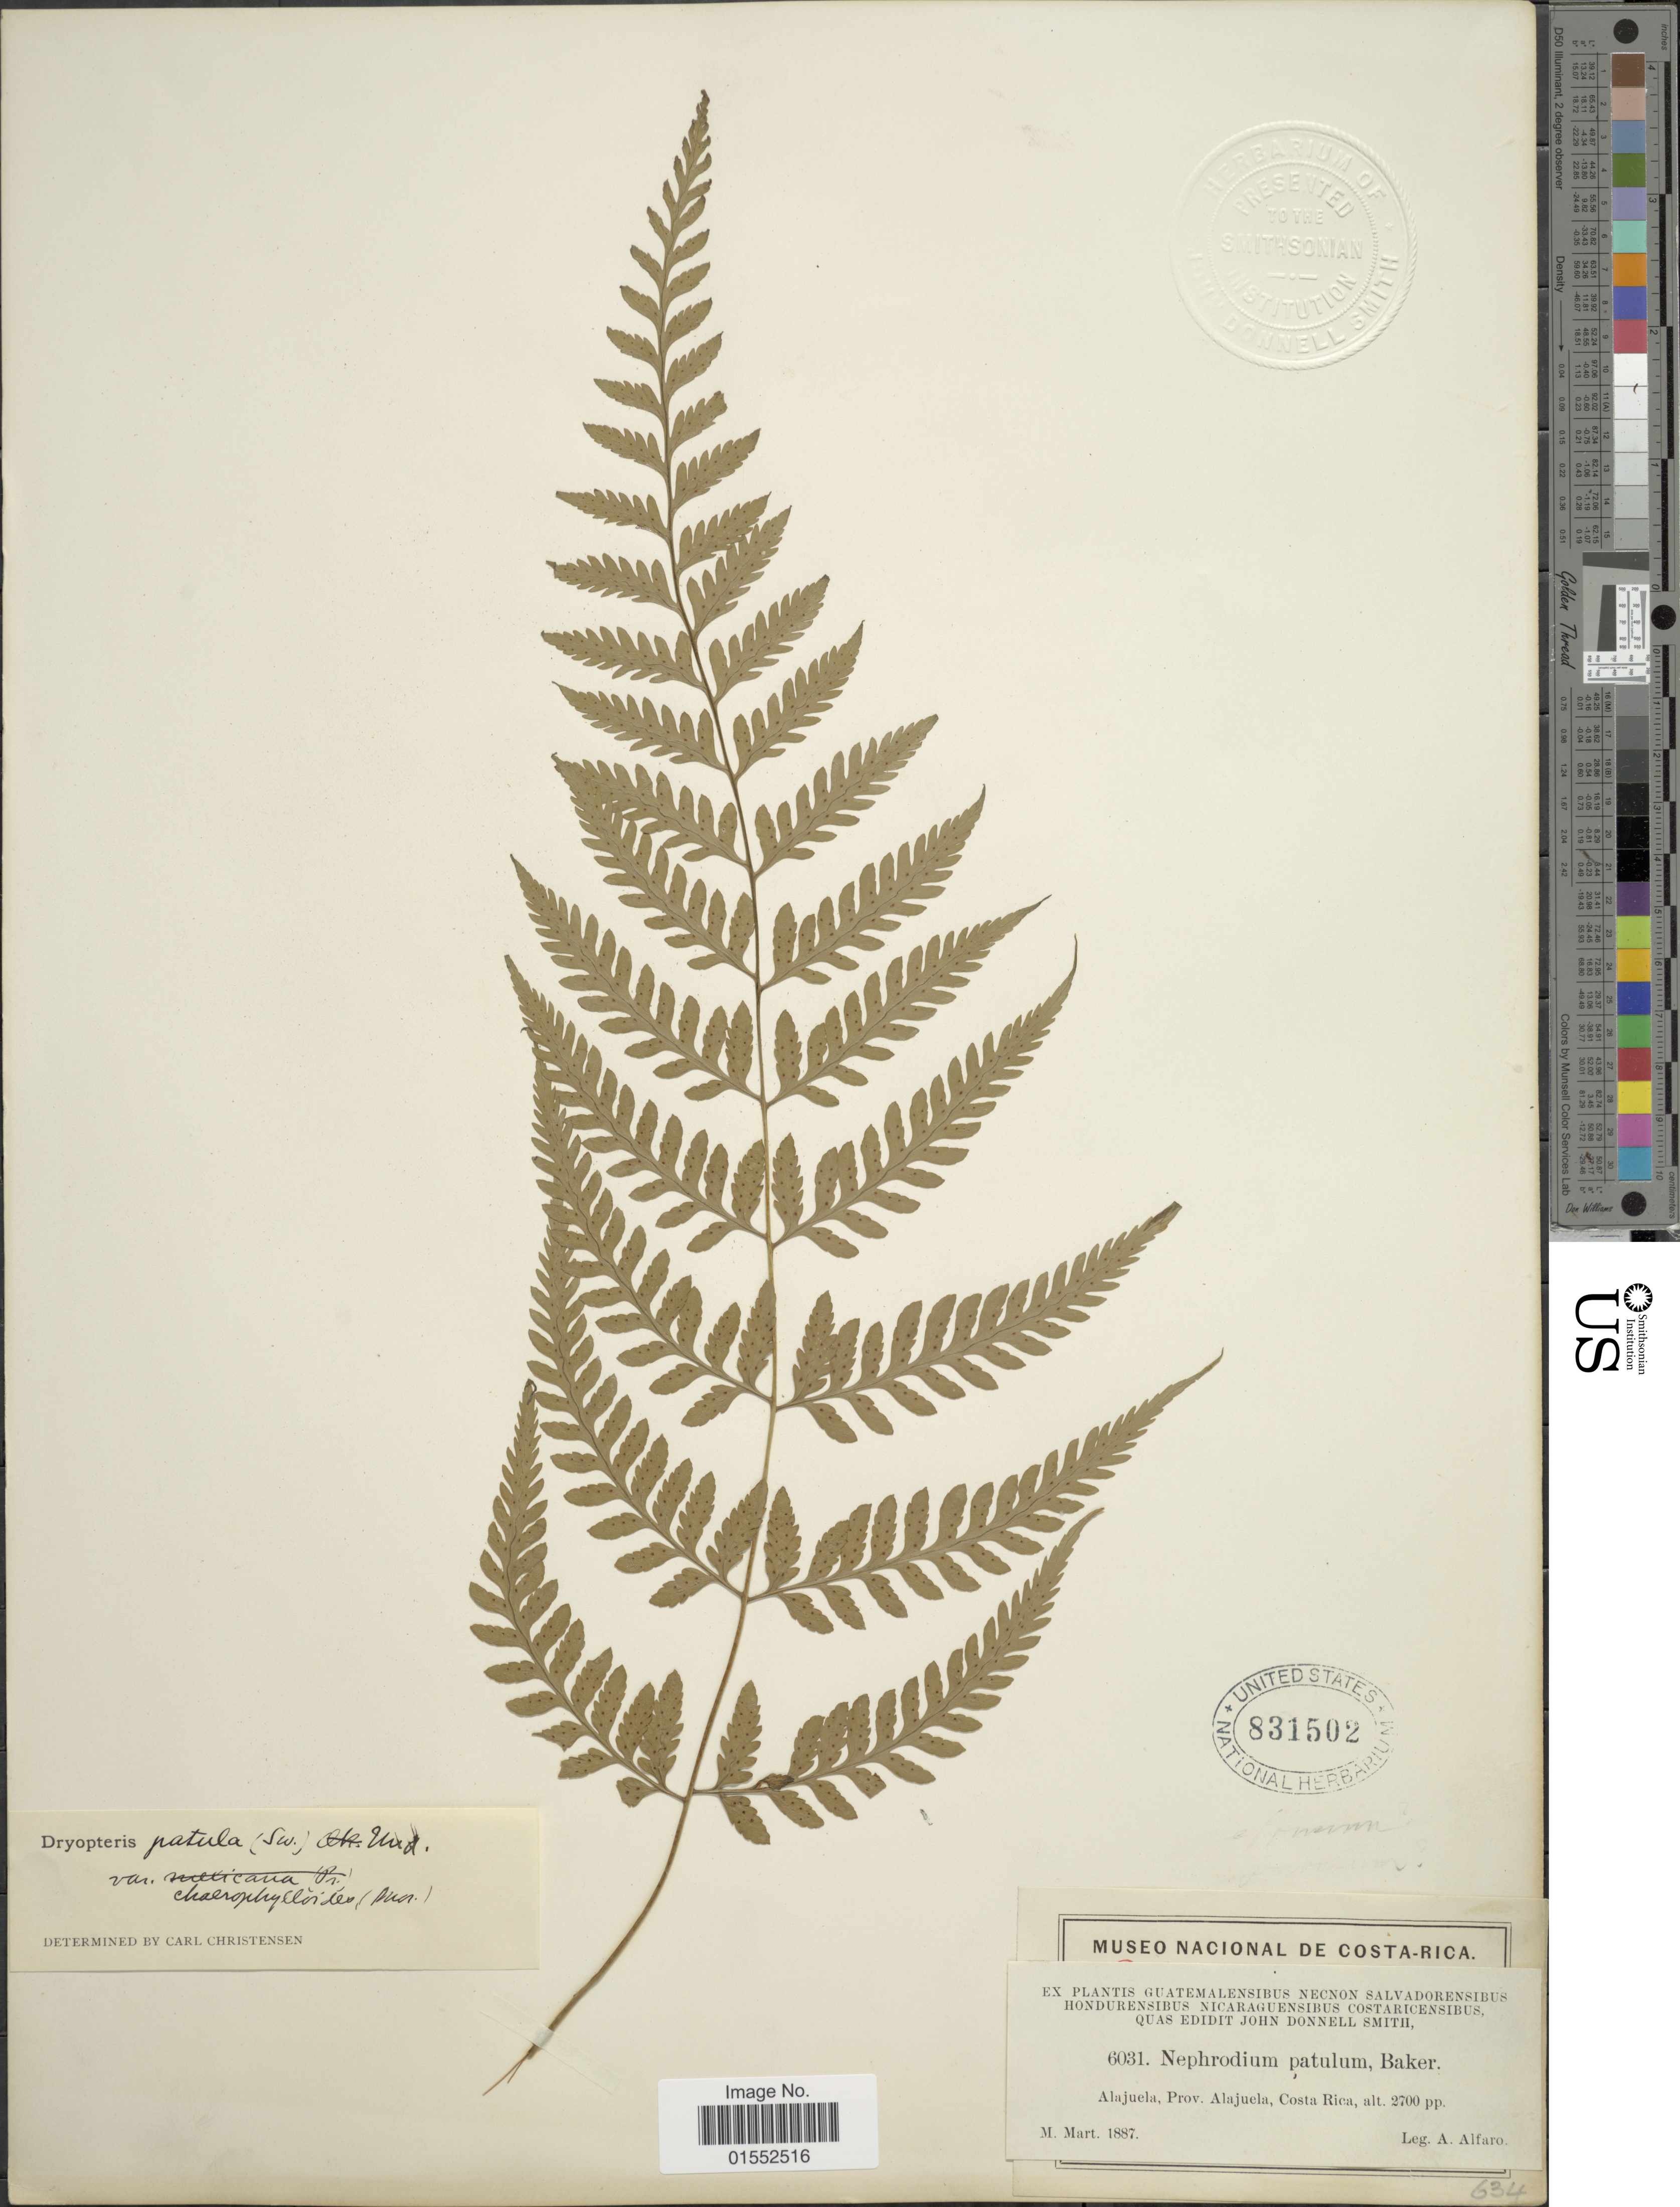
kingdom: Plantae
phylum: Tracheophyta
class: Polypodiopsida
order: Polypodiales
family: Dryopteridaceae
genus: Dryopteris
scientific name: Dryopteris patula var. serrata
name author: (Mett.) C.V. Morton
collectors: A. Alfaro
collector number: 6031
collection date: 1887-03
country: Costa Rica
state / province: Alajuela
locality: Alajuela, Pov. Alajuela, Costa Rica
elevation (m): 823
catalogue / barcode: US 831502